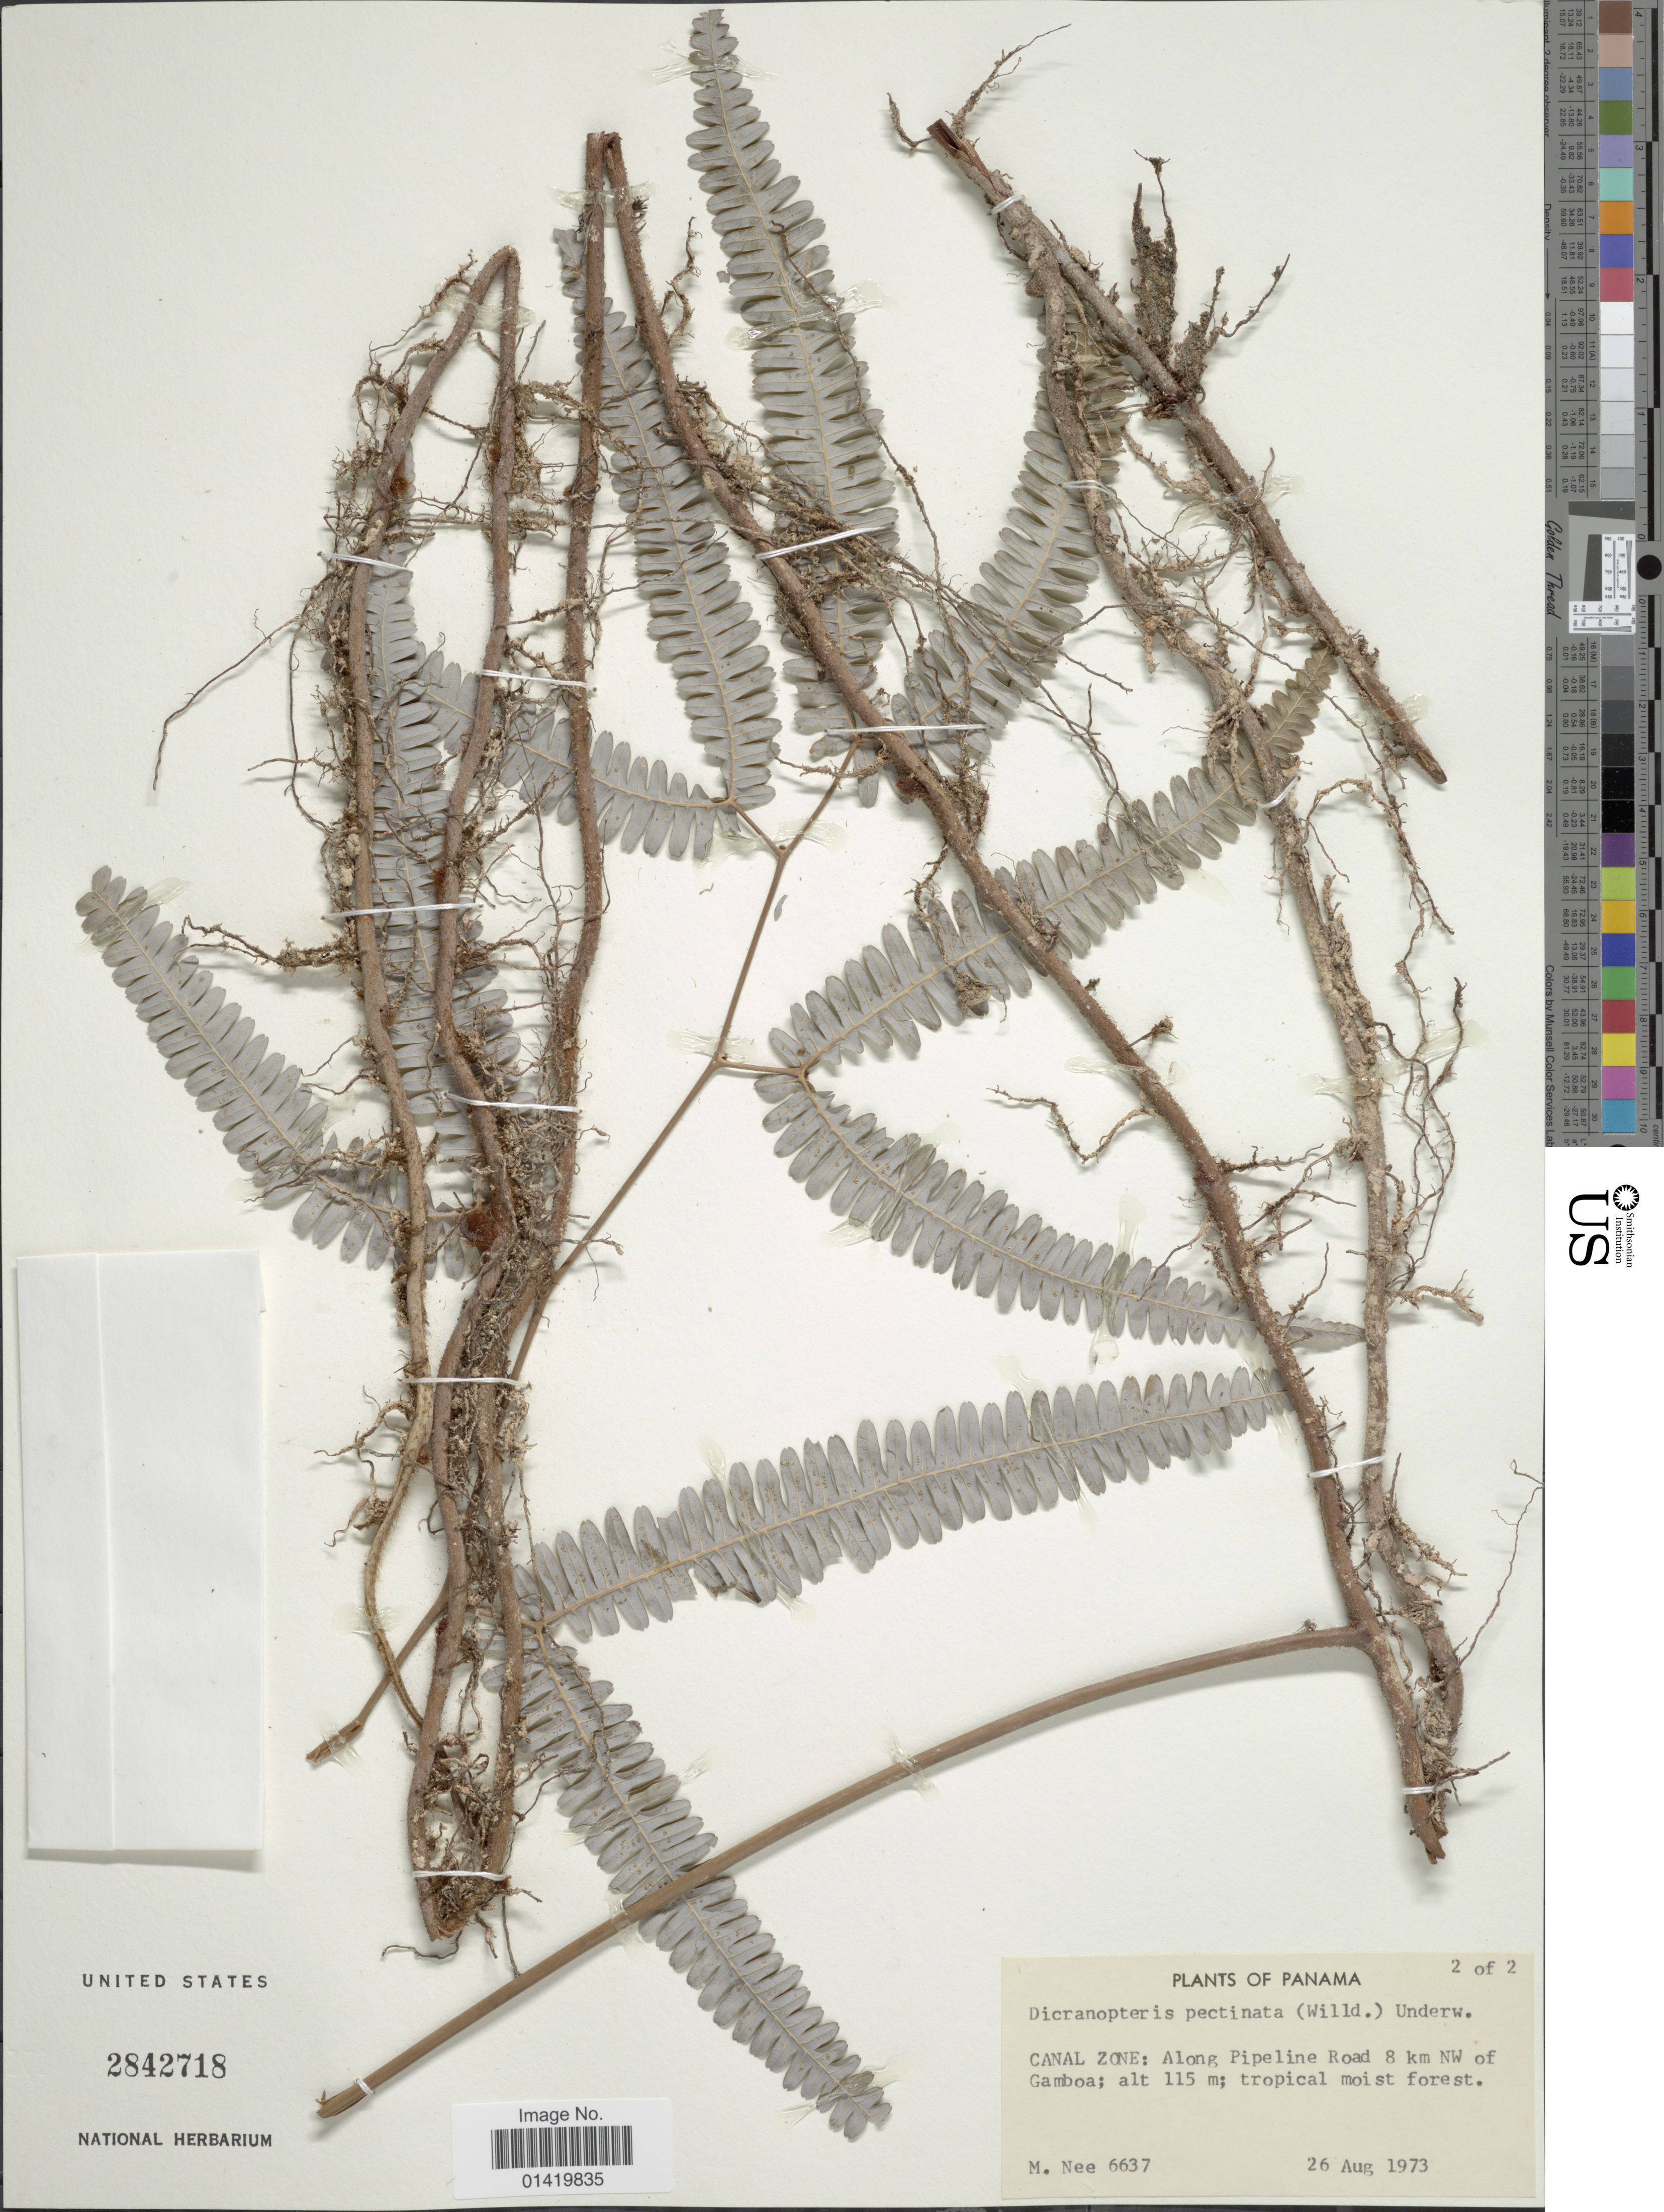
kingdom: Plantae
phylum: Tracheophyta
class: Polypodiopsida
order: Gleicheniales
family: Gleicheniaceae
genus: Gleichenella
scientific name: Gleichenella pectinata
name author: (Willd.) Ching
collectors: M. Nee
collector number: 6637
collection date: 1973-08-26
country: Panama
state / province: Colón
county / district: Canal Zone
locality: Canal Zone: Along Pipeline Road 8 km NW of Gamboa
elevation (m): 115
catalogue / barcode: US 2842718